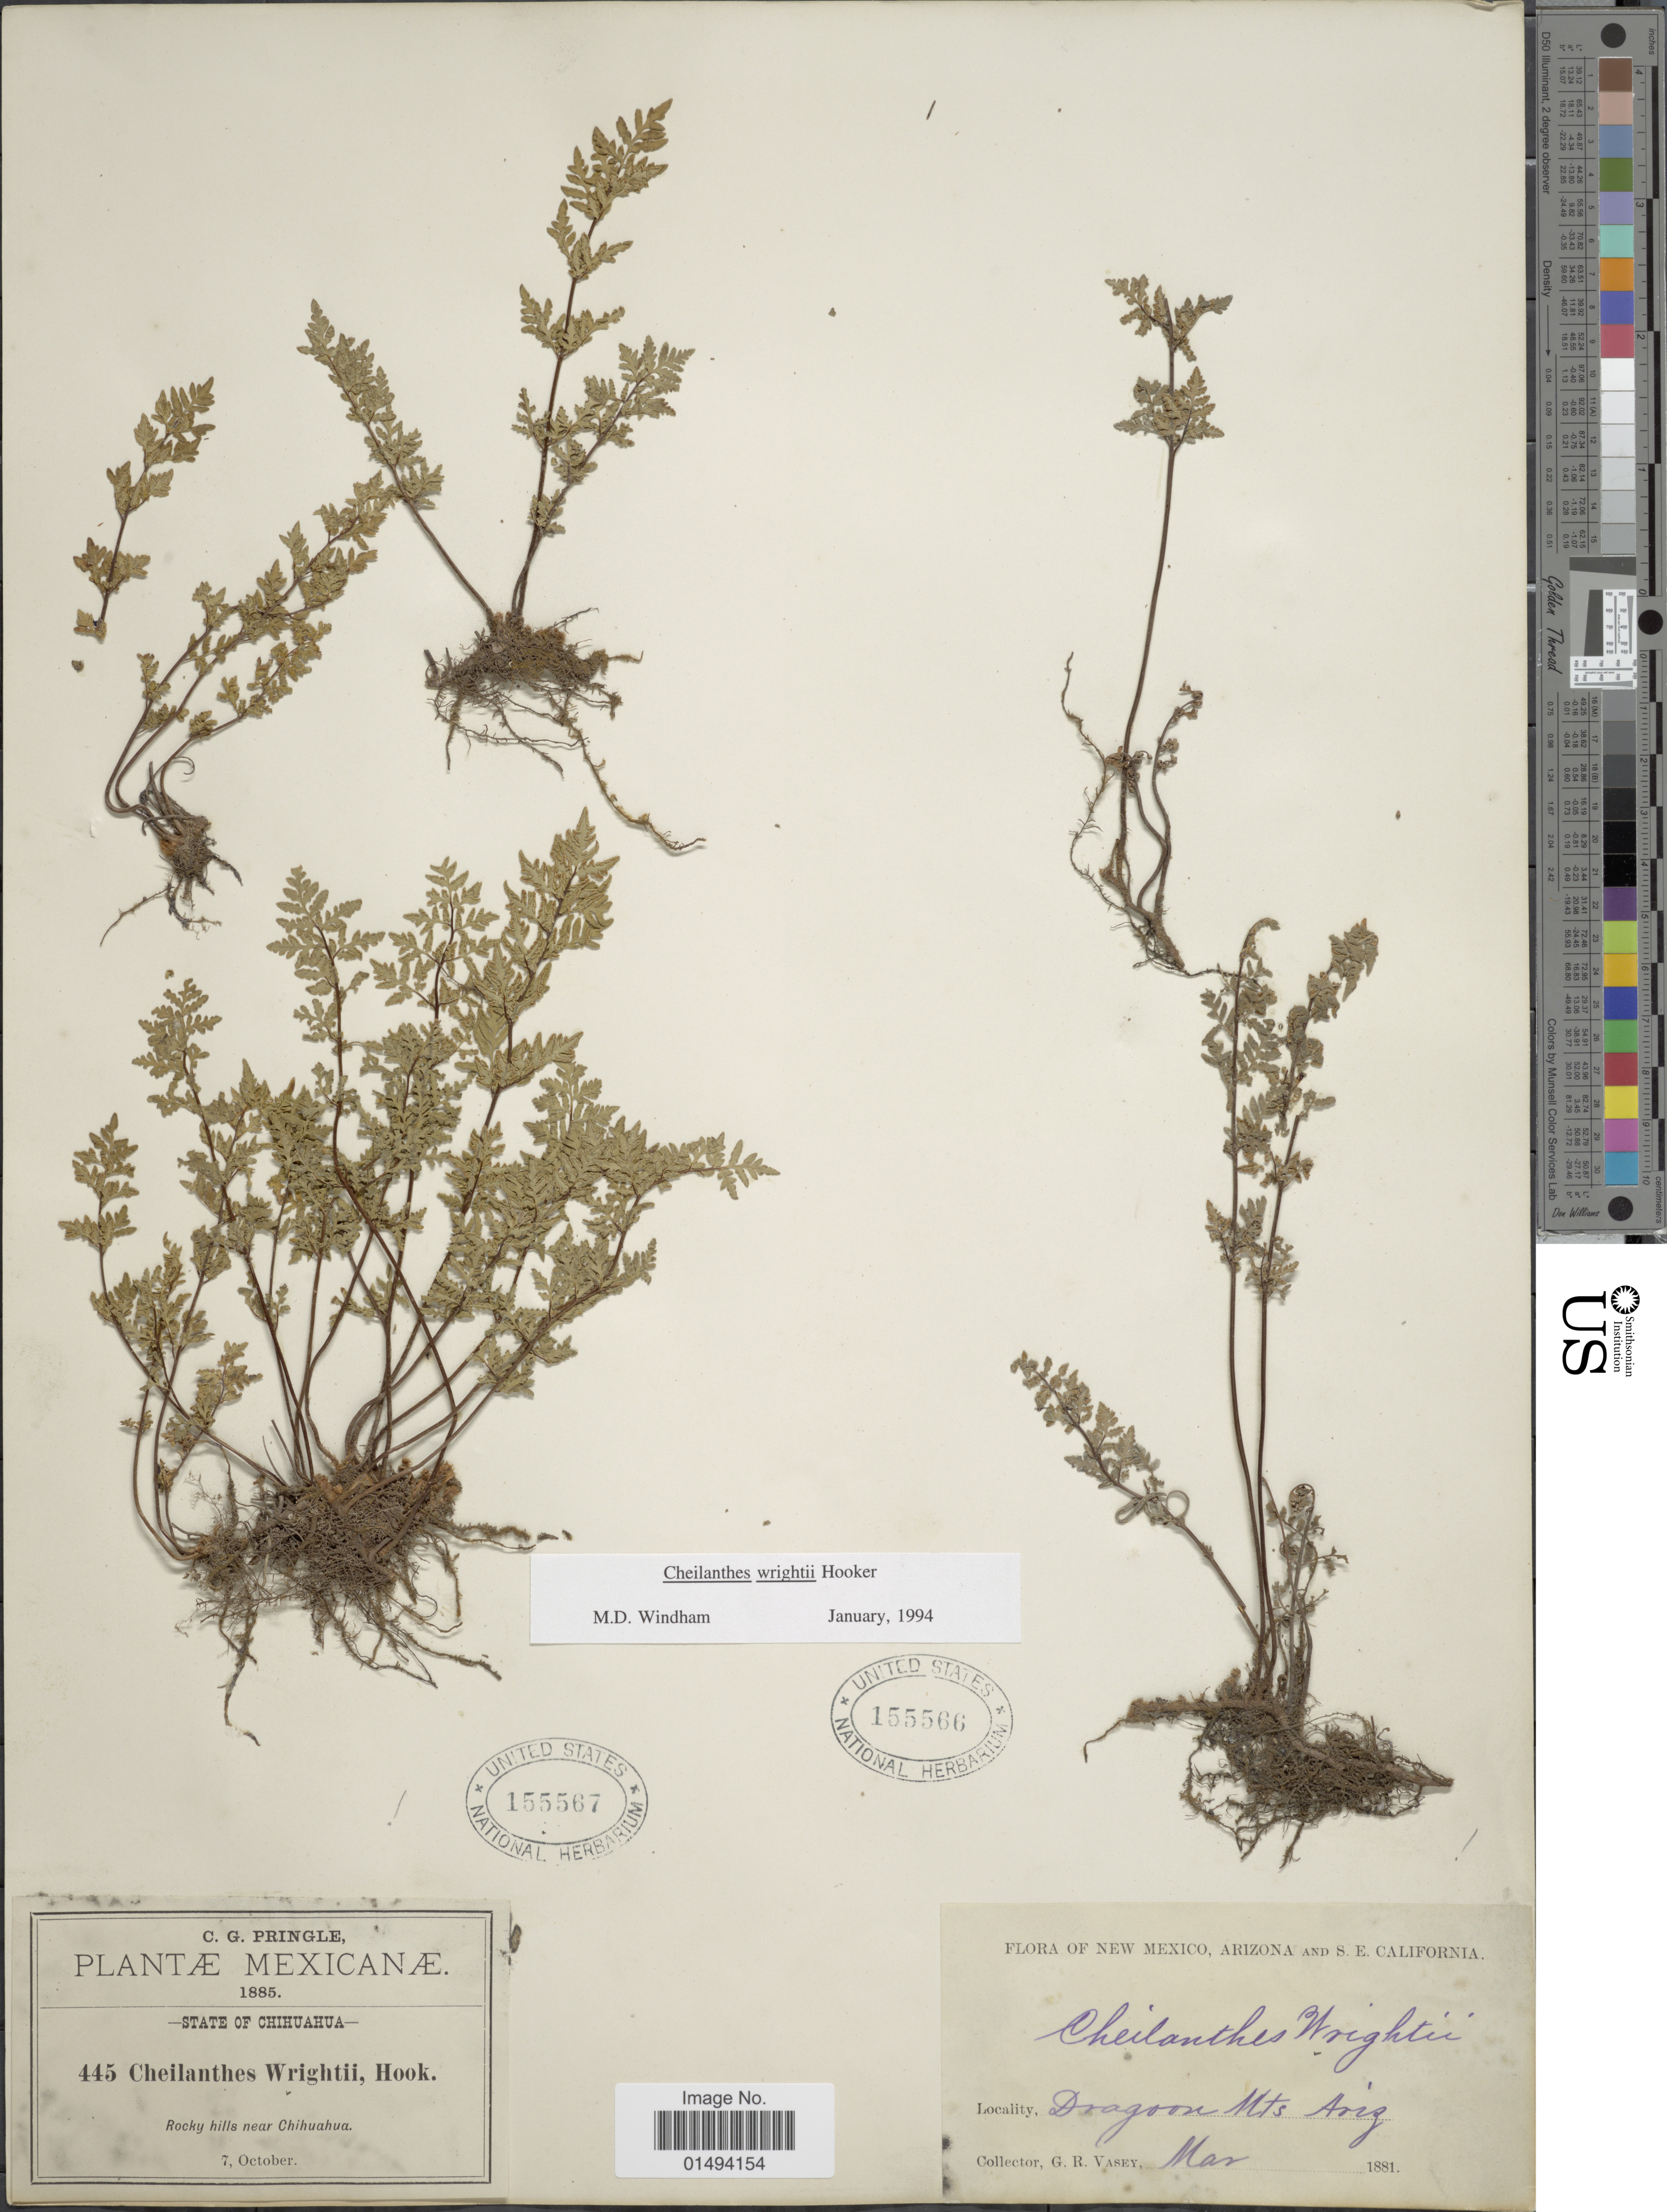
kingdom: Plantae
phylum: Tracheophyta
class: Polypodiopsida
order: Polypodiales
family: Pteridaceae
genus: Myriopteris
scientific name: Myriopteris wrightii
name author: (Hook.) Grusz & Windham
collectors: G. R. Vasey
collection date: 1881-03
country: United States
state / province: Arizona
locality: Dragoon Mts.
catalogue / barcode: US 155566-2